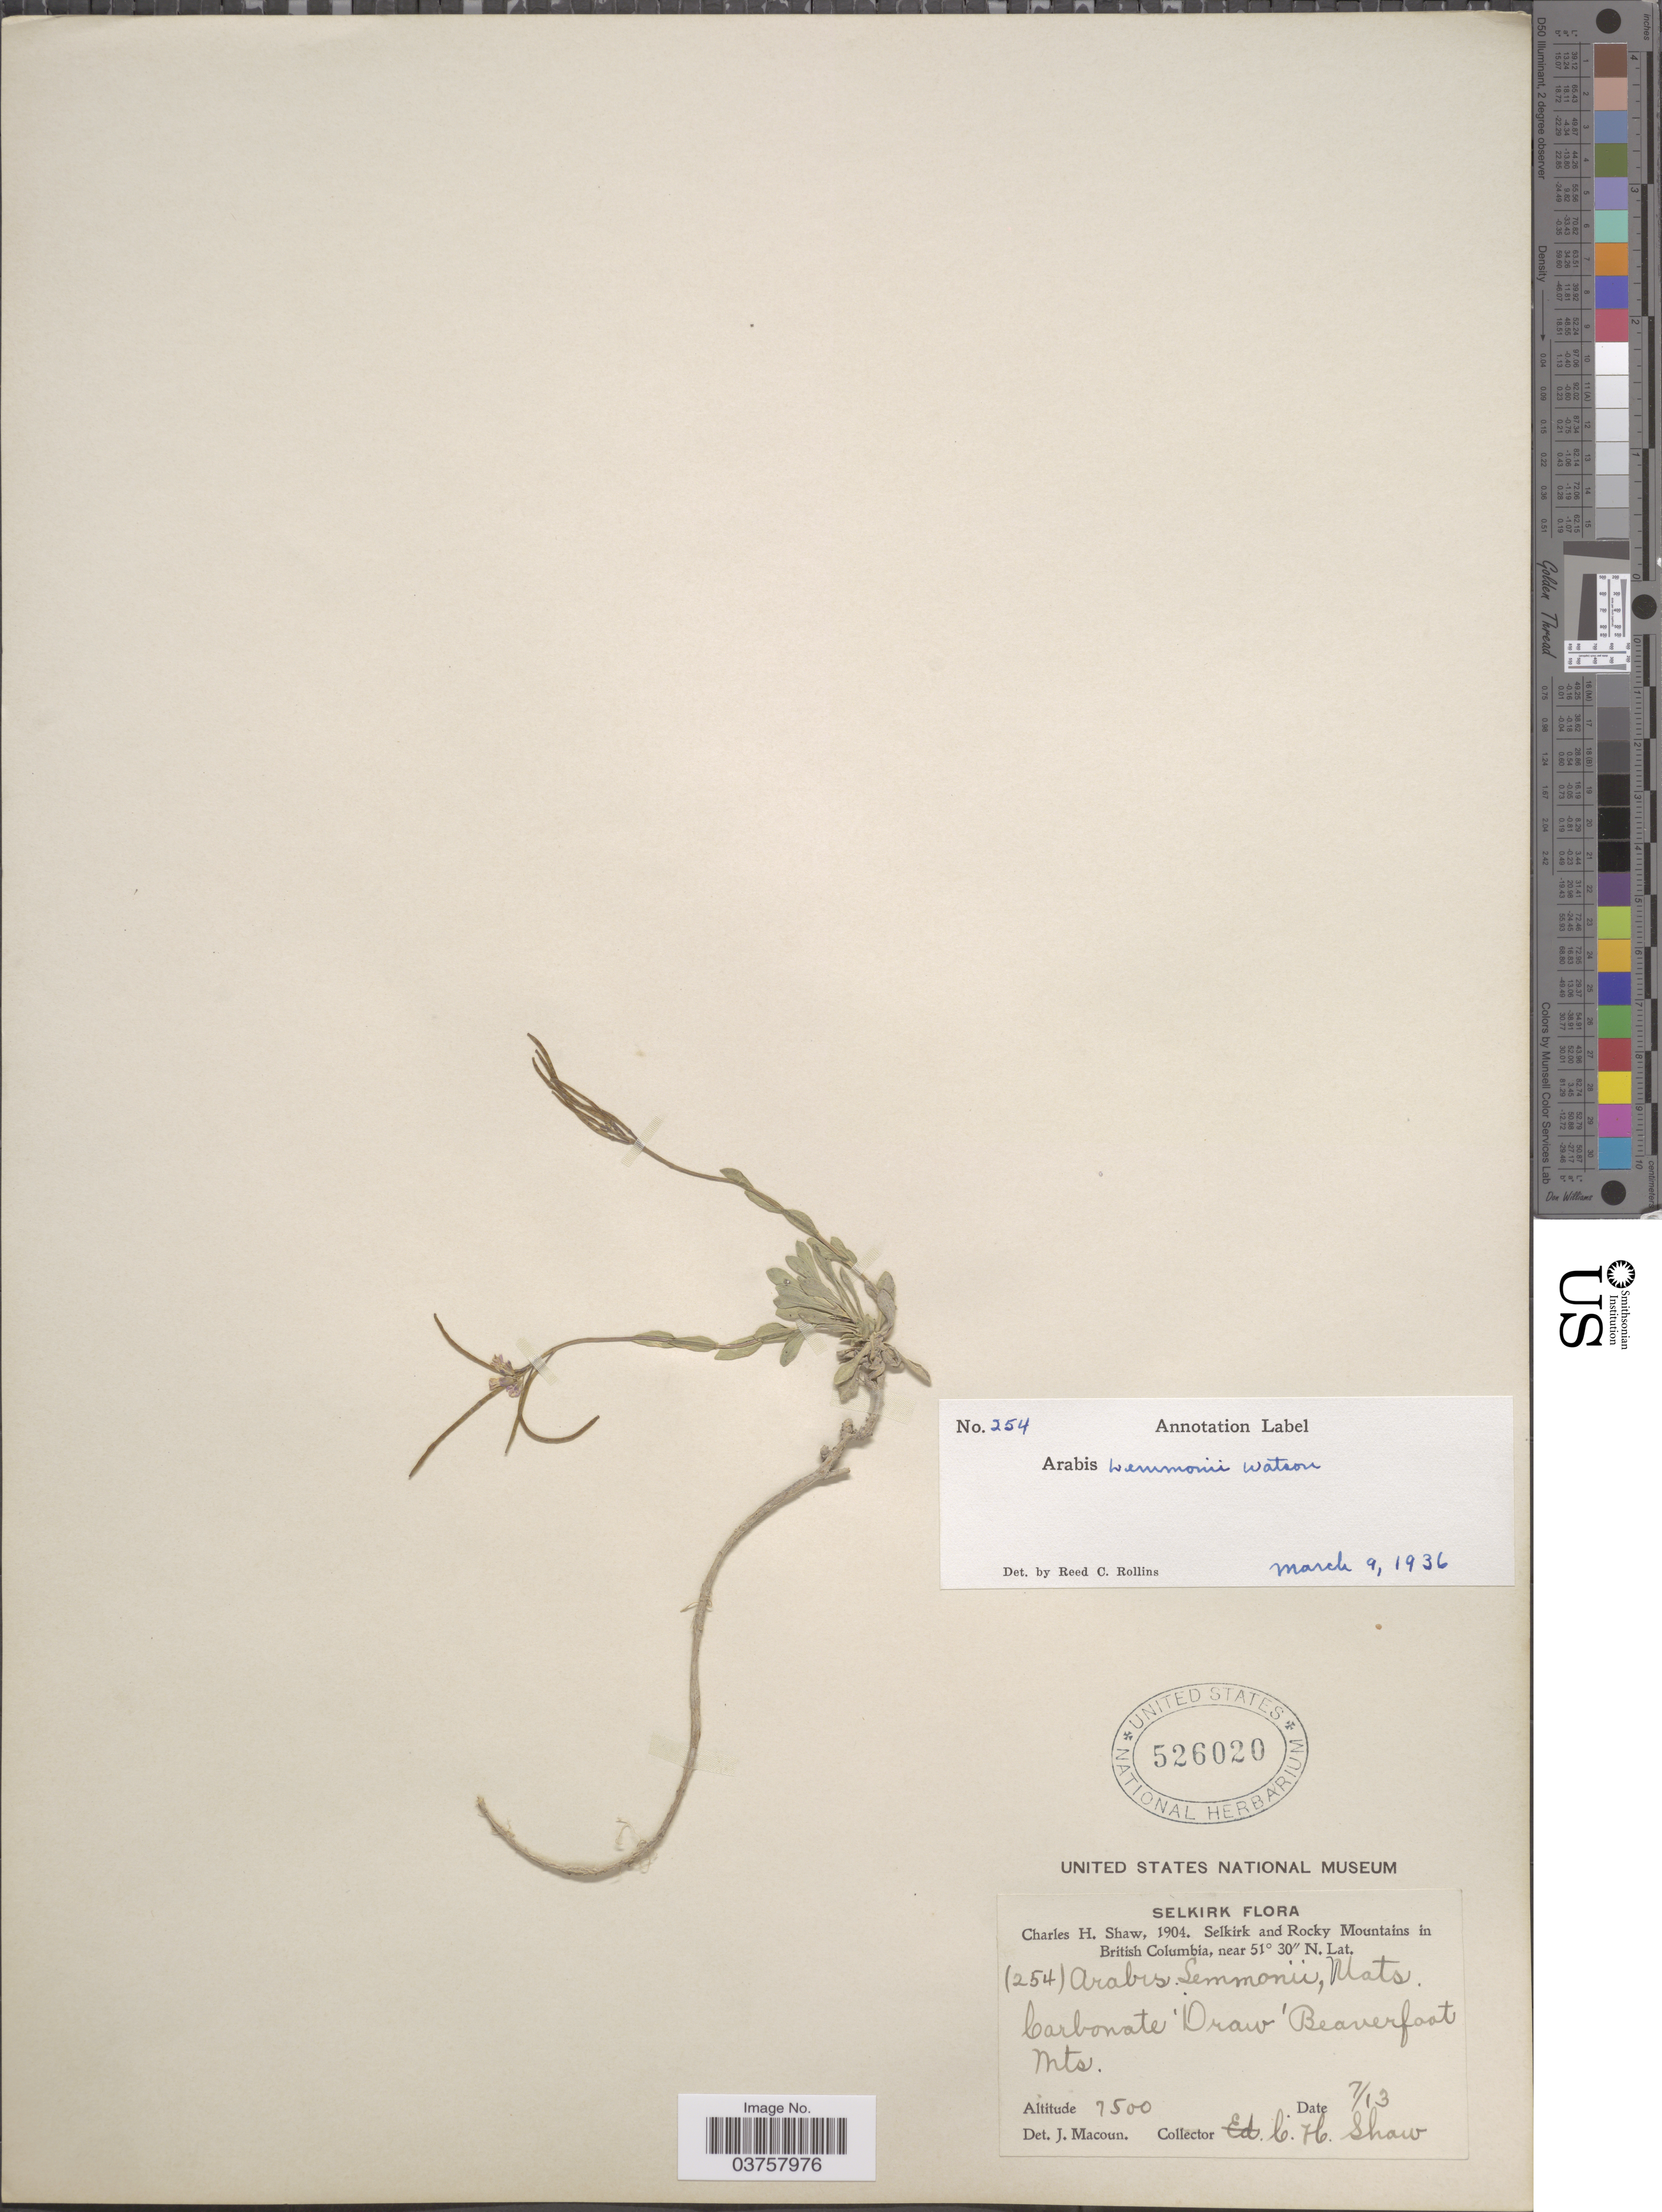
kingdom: Plantae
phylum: Tracheophyta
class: Magnoliopsida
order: Brassicales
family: Brassicaceae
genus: Arabis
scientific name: Arabis lemmonii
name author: S. Watson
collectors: C. H. Shaw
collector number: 254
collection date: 1904-07-13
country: Canada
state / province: British Columbia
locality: Selkirk. Selkirk and Rocky Mountains in British Columbia. Carbonate 'Draw' Beaverfoat Mts.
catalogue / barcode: US 526020